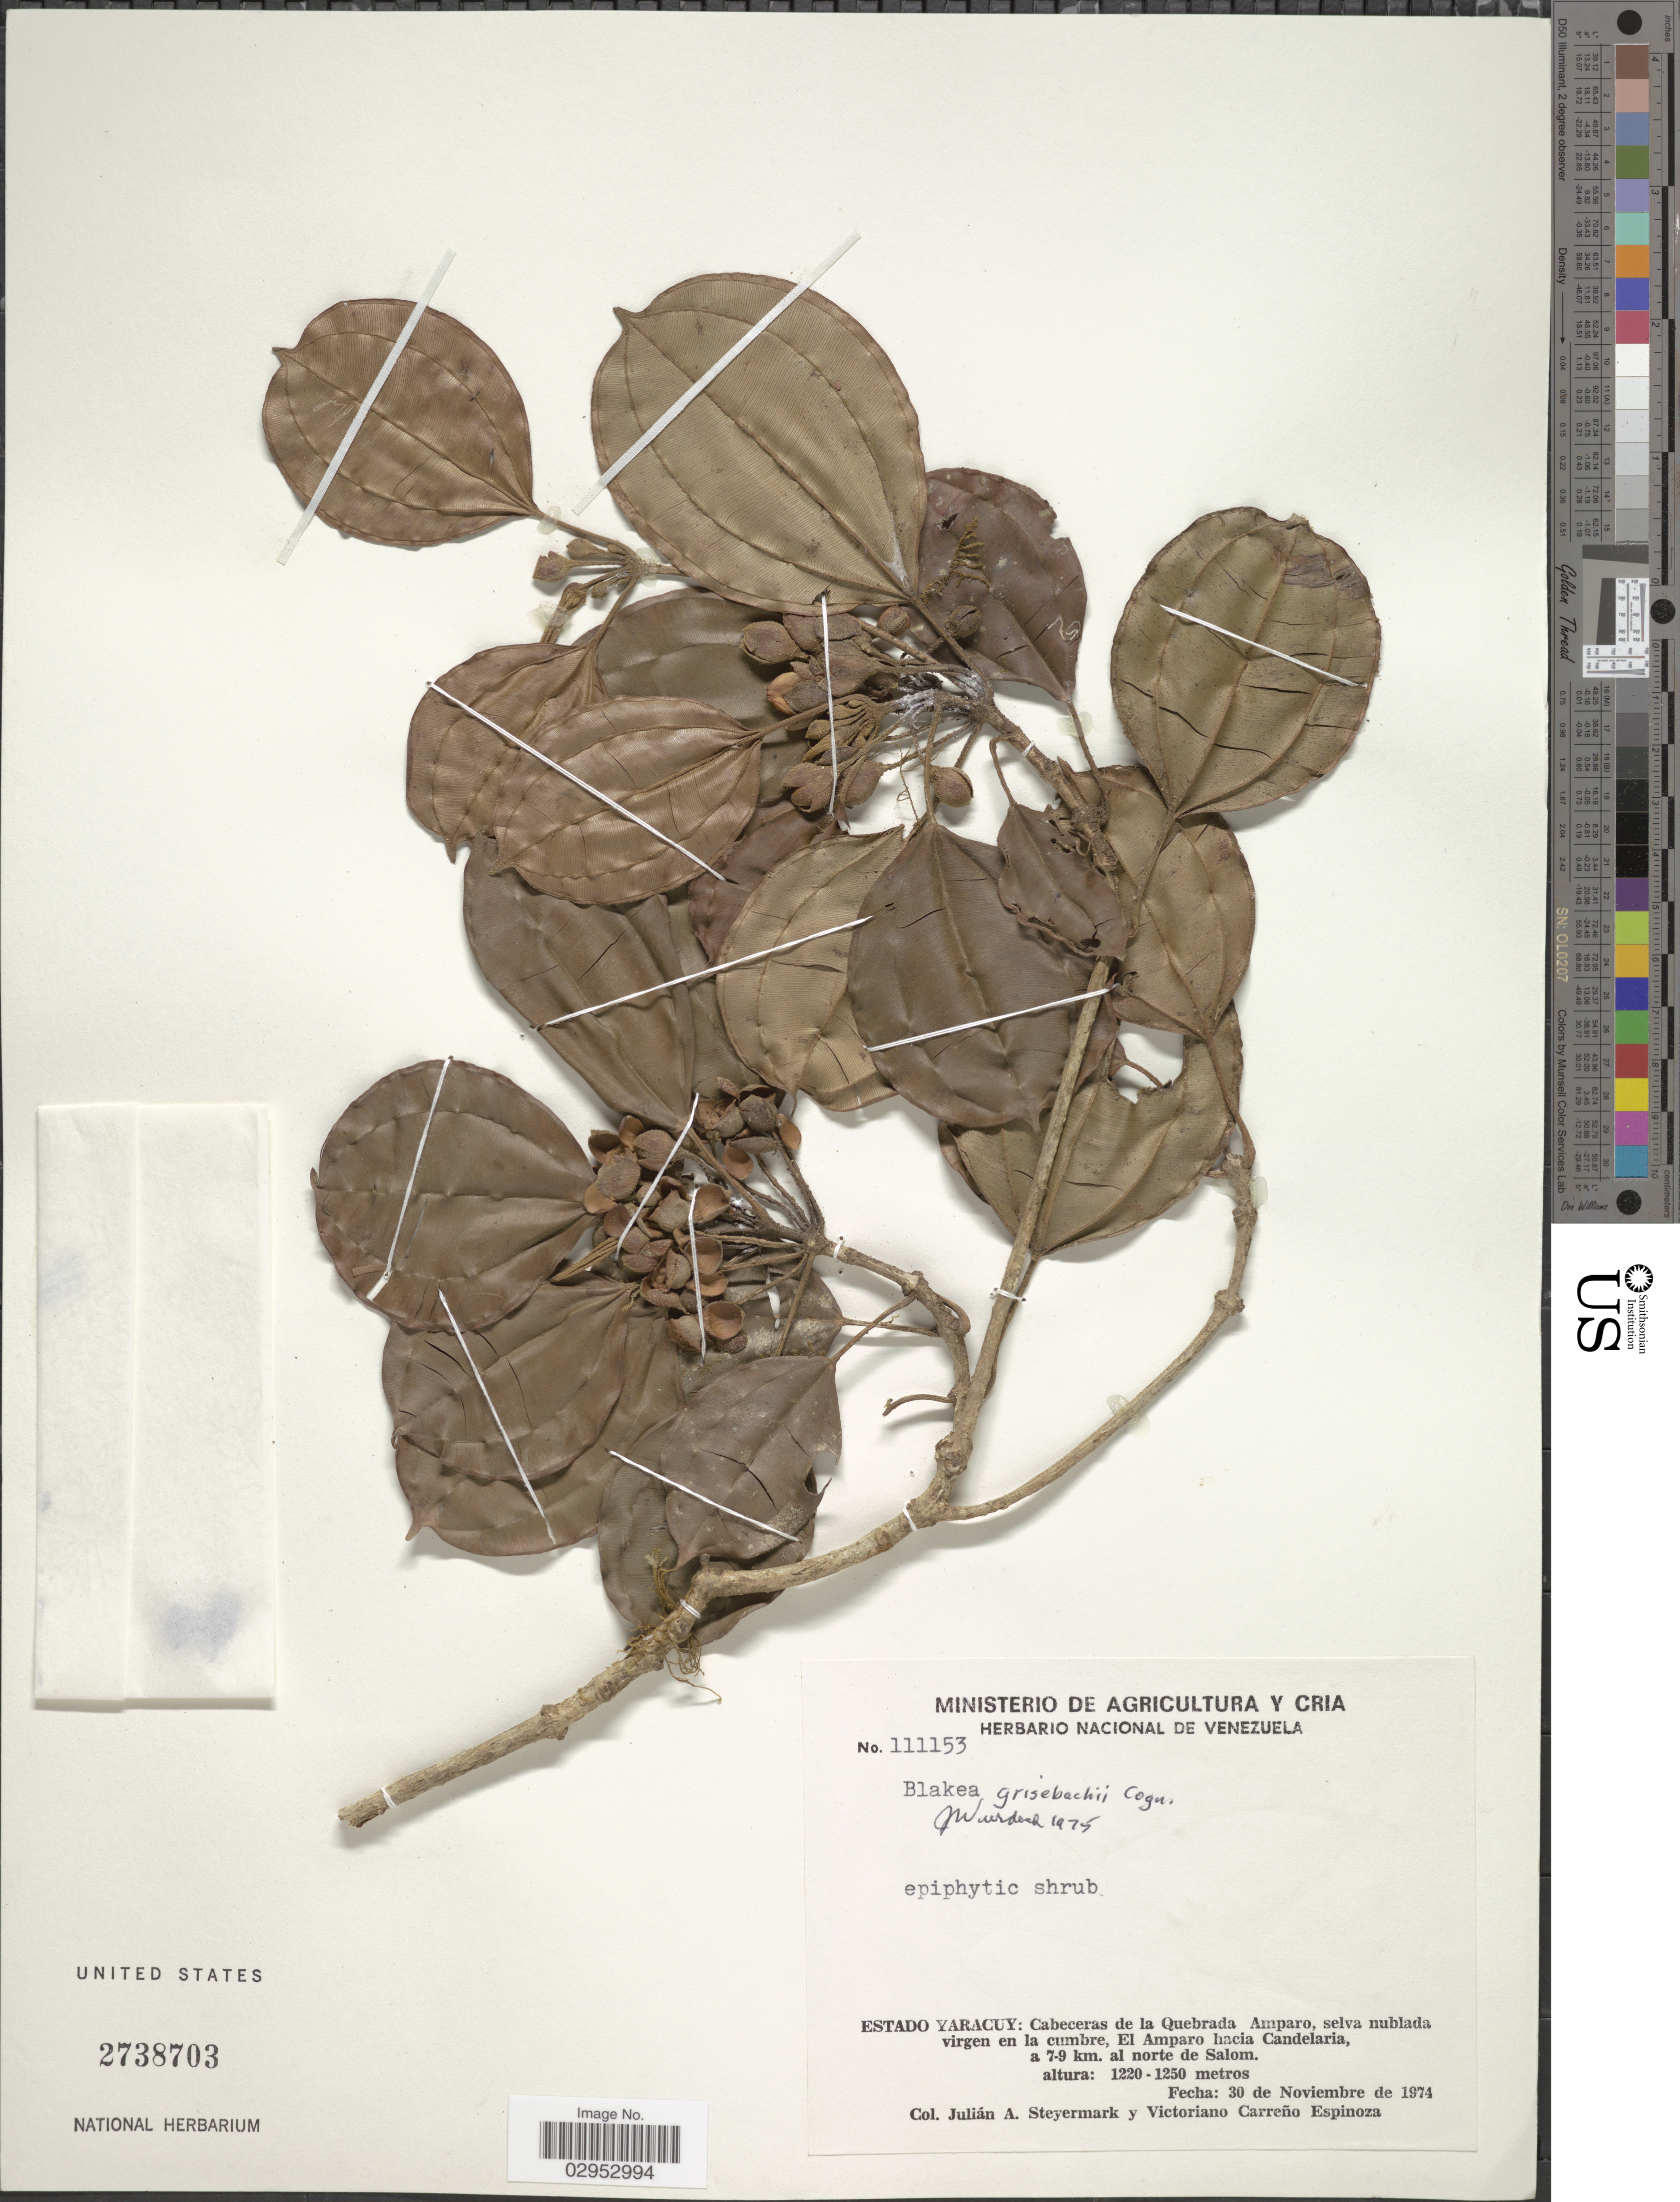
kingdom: Plantae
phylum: Tracheophyta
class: Magnoliopsida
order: Myrtales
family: Melastomataceae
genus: Blakea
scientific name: Blakea grisebachii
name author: Cogn.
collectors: J. Steyermark & V. Carreño E.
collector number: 111153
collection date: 1974-11-30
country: Venezuela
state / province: Yaracuy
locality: Cabeceras de la Quebrada Amparo, selva nublada virgen en la cumbre, El Amparo hacia Canderlaria, a 7-9 km. al norte de Salom.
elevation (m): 1220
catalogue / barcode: US 2738703